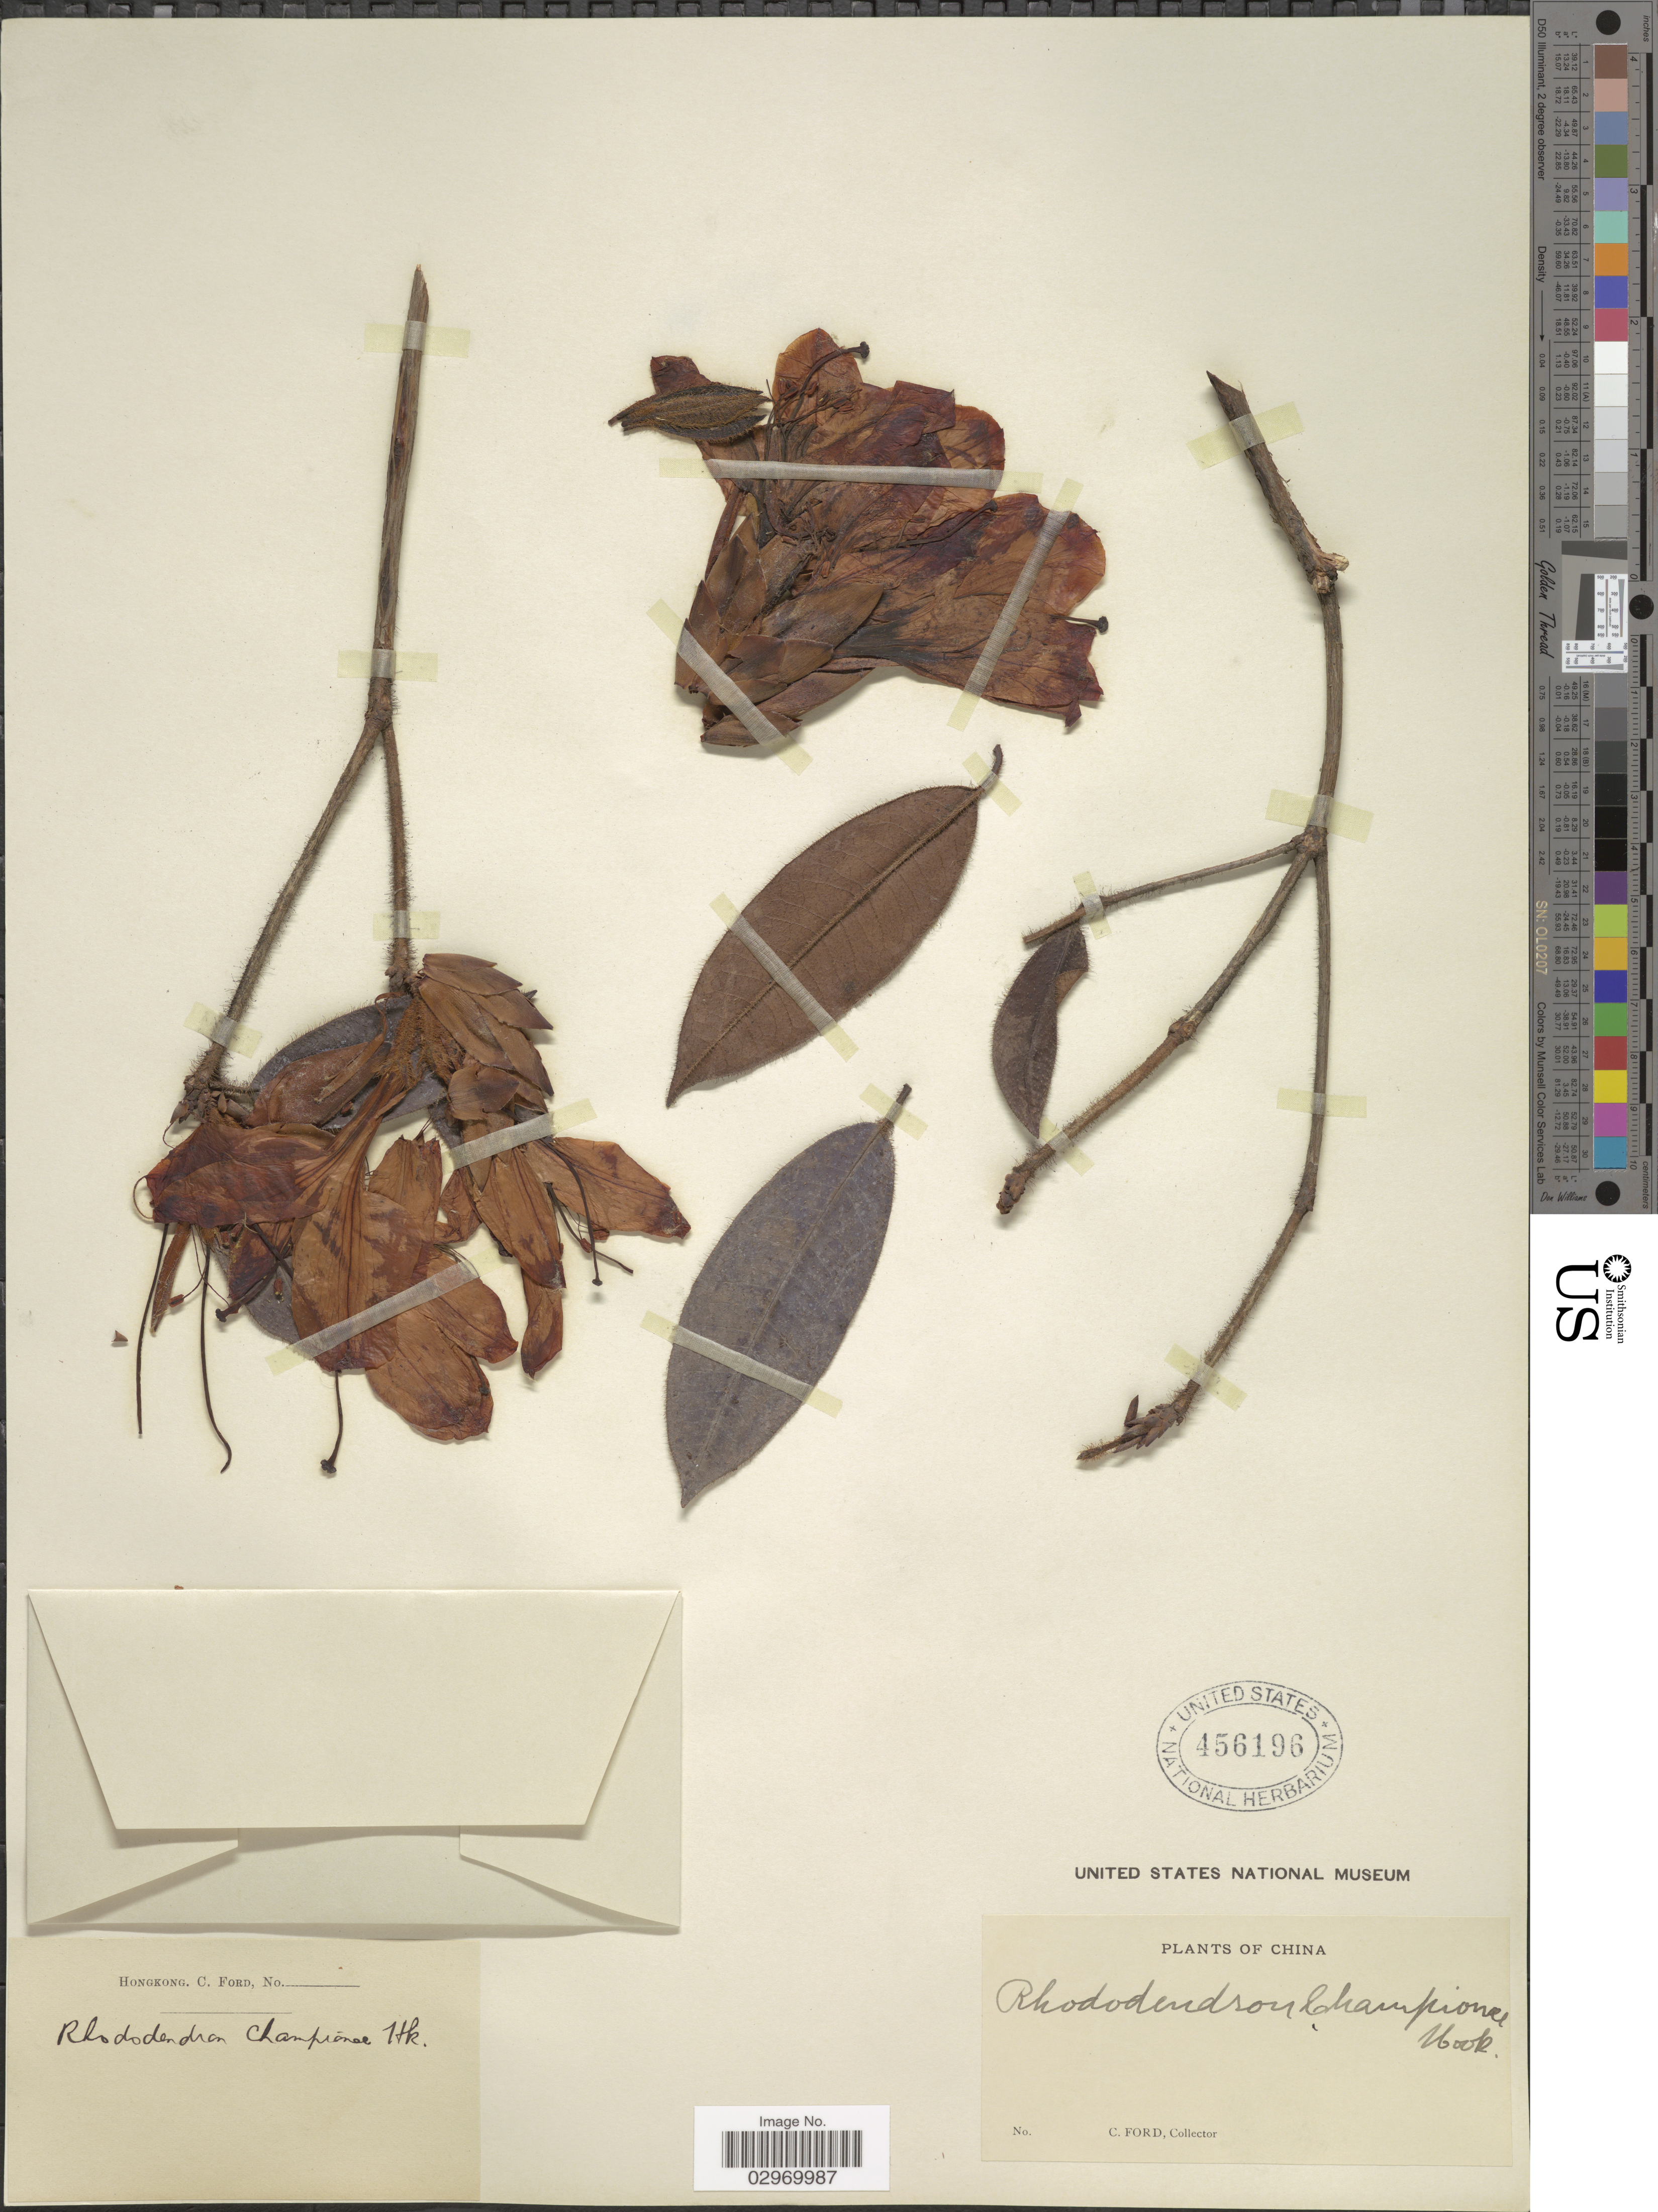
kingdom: Plantae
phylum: Tracheophyta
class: Magnoliopsida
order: Ericales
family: Ericaceae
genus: Rhododendron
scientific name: Rhododendron championiae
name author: Hook.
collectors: C. Ford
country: China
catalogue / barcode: US 456196